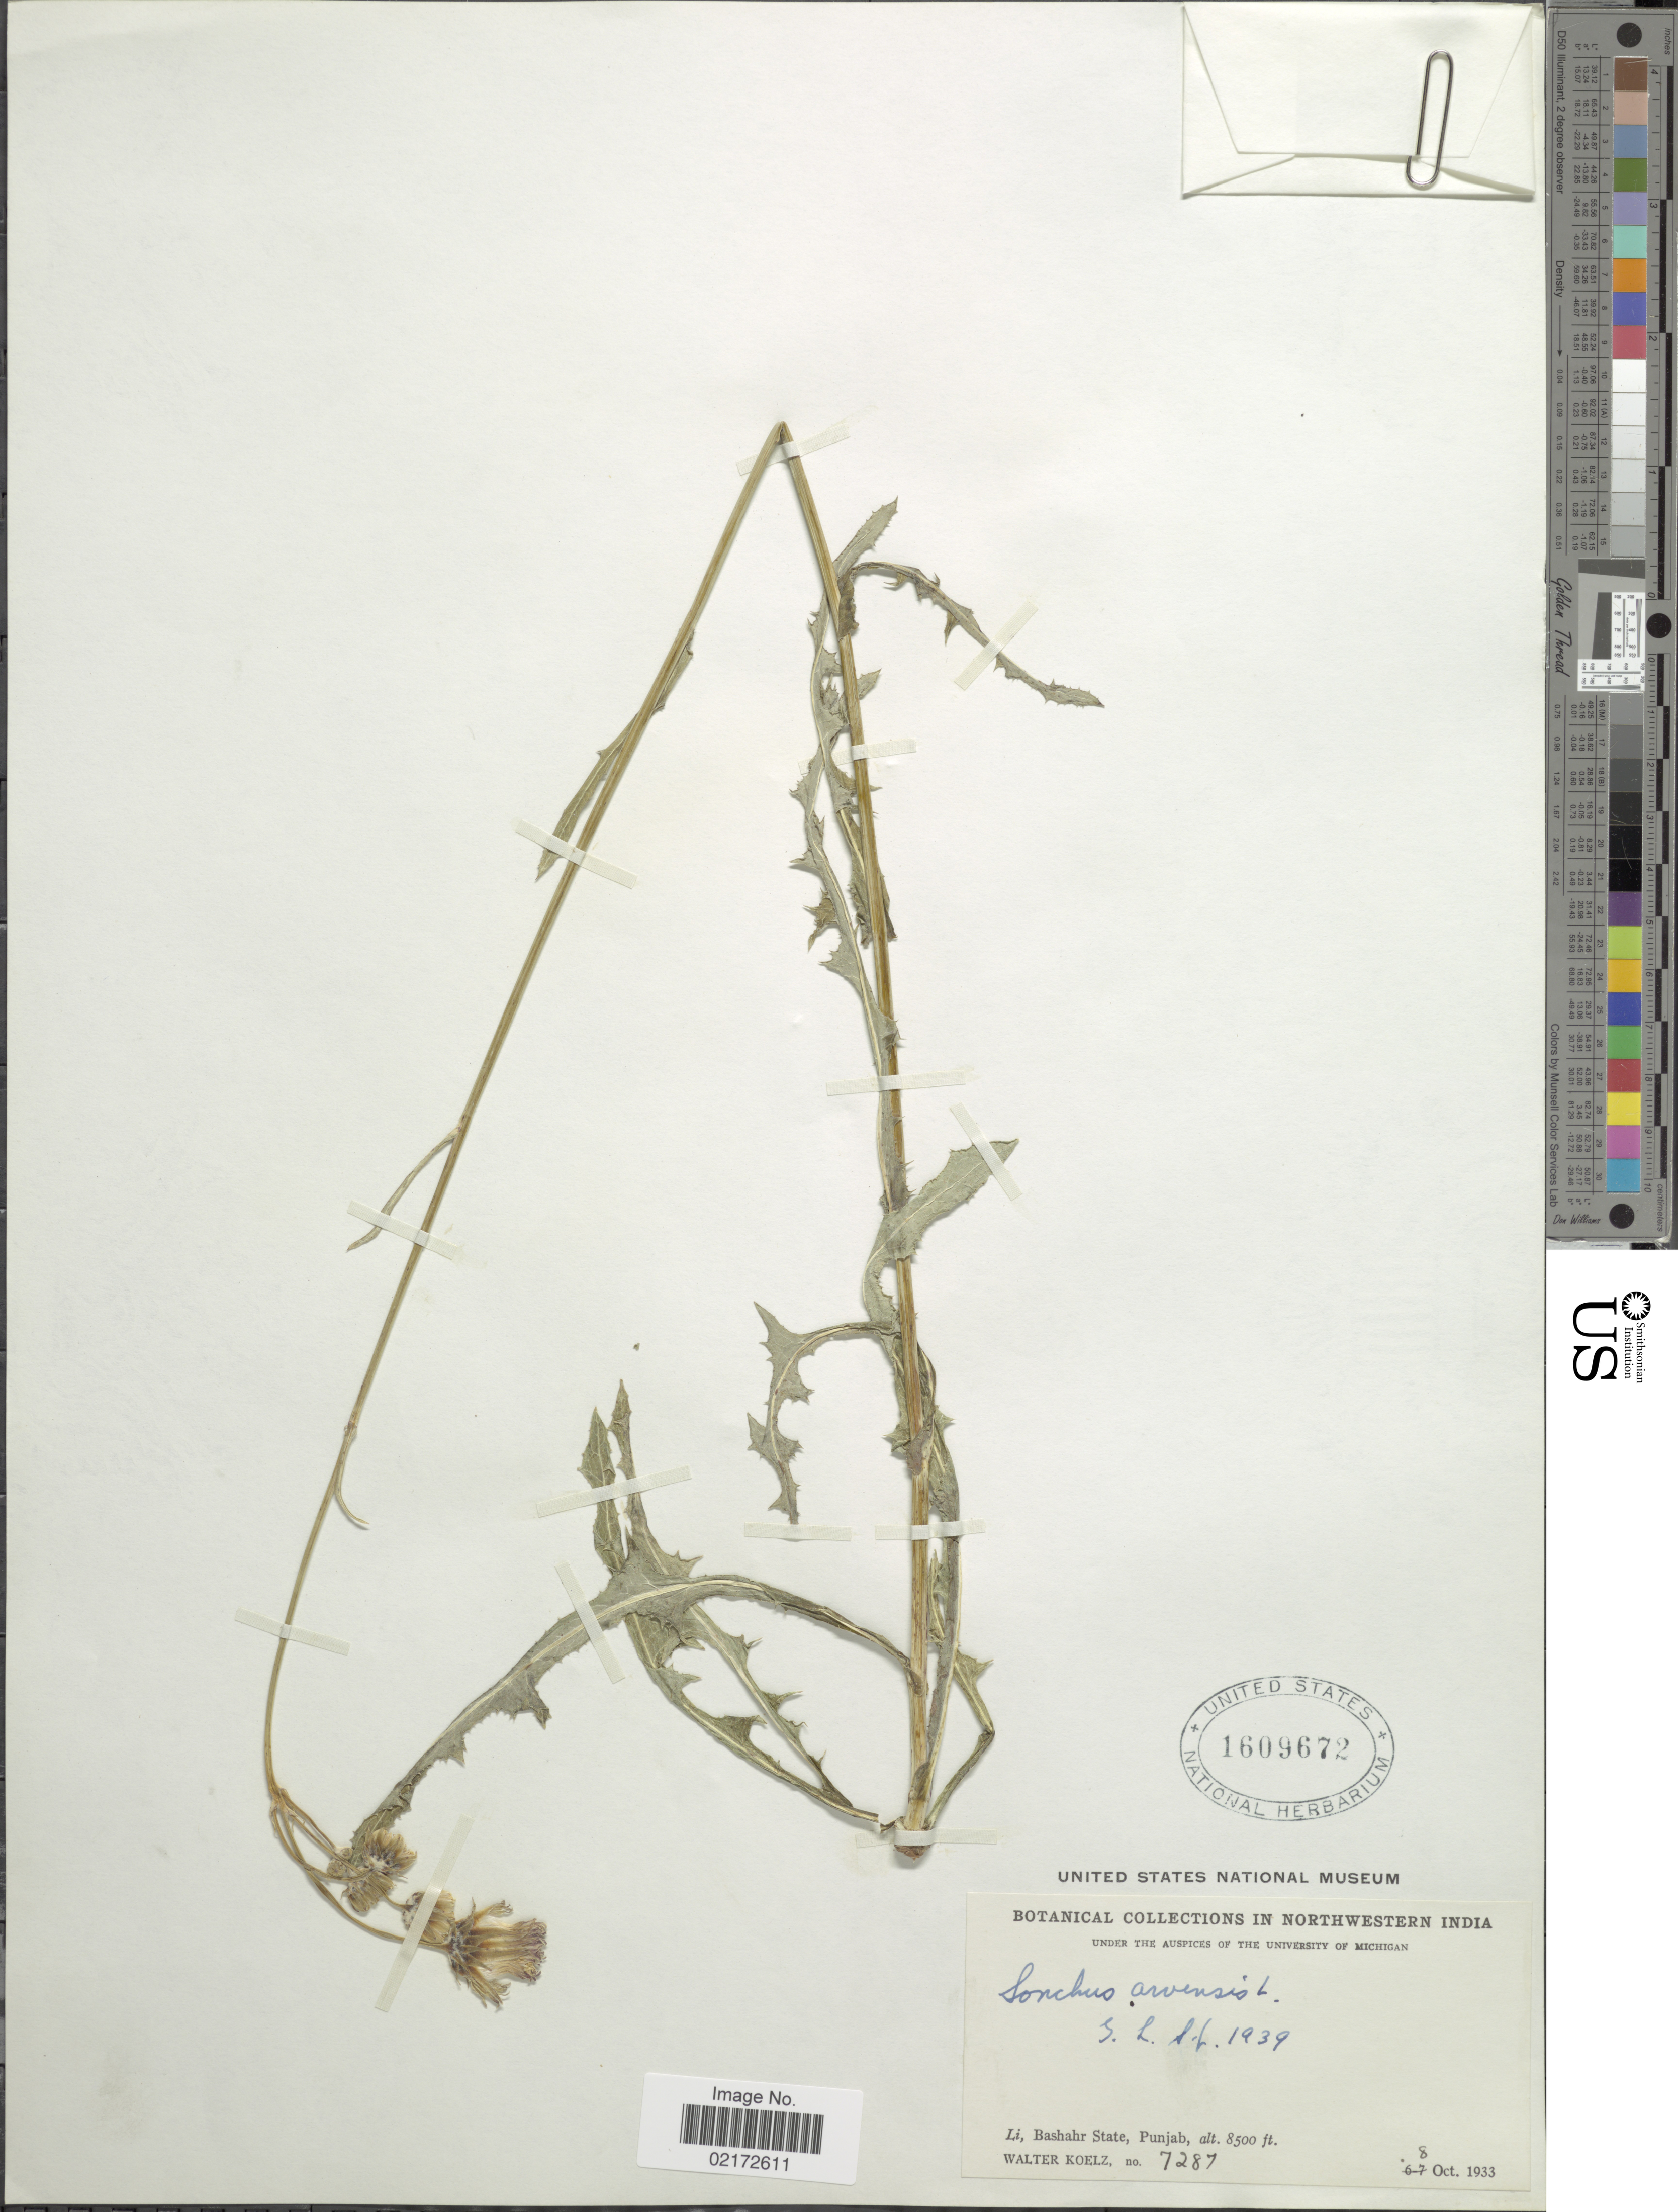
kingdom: Plantae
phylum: Tracheophyta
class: Magnoliopsida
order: Asterales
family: Asteraceae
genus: Sonchus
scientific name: Sonchus arvensis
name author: L.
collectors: W. N. Koelz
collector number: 7287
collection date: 1933-10-08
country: India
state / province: Punjab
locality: Li, Bashahr State, Punjab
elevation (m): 2591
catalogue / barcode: US 1609672